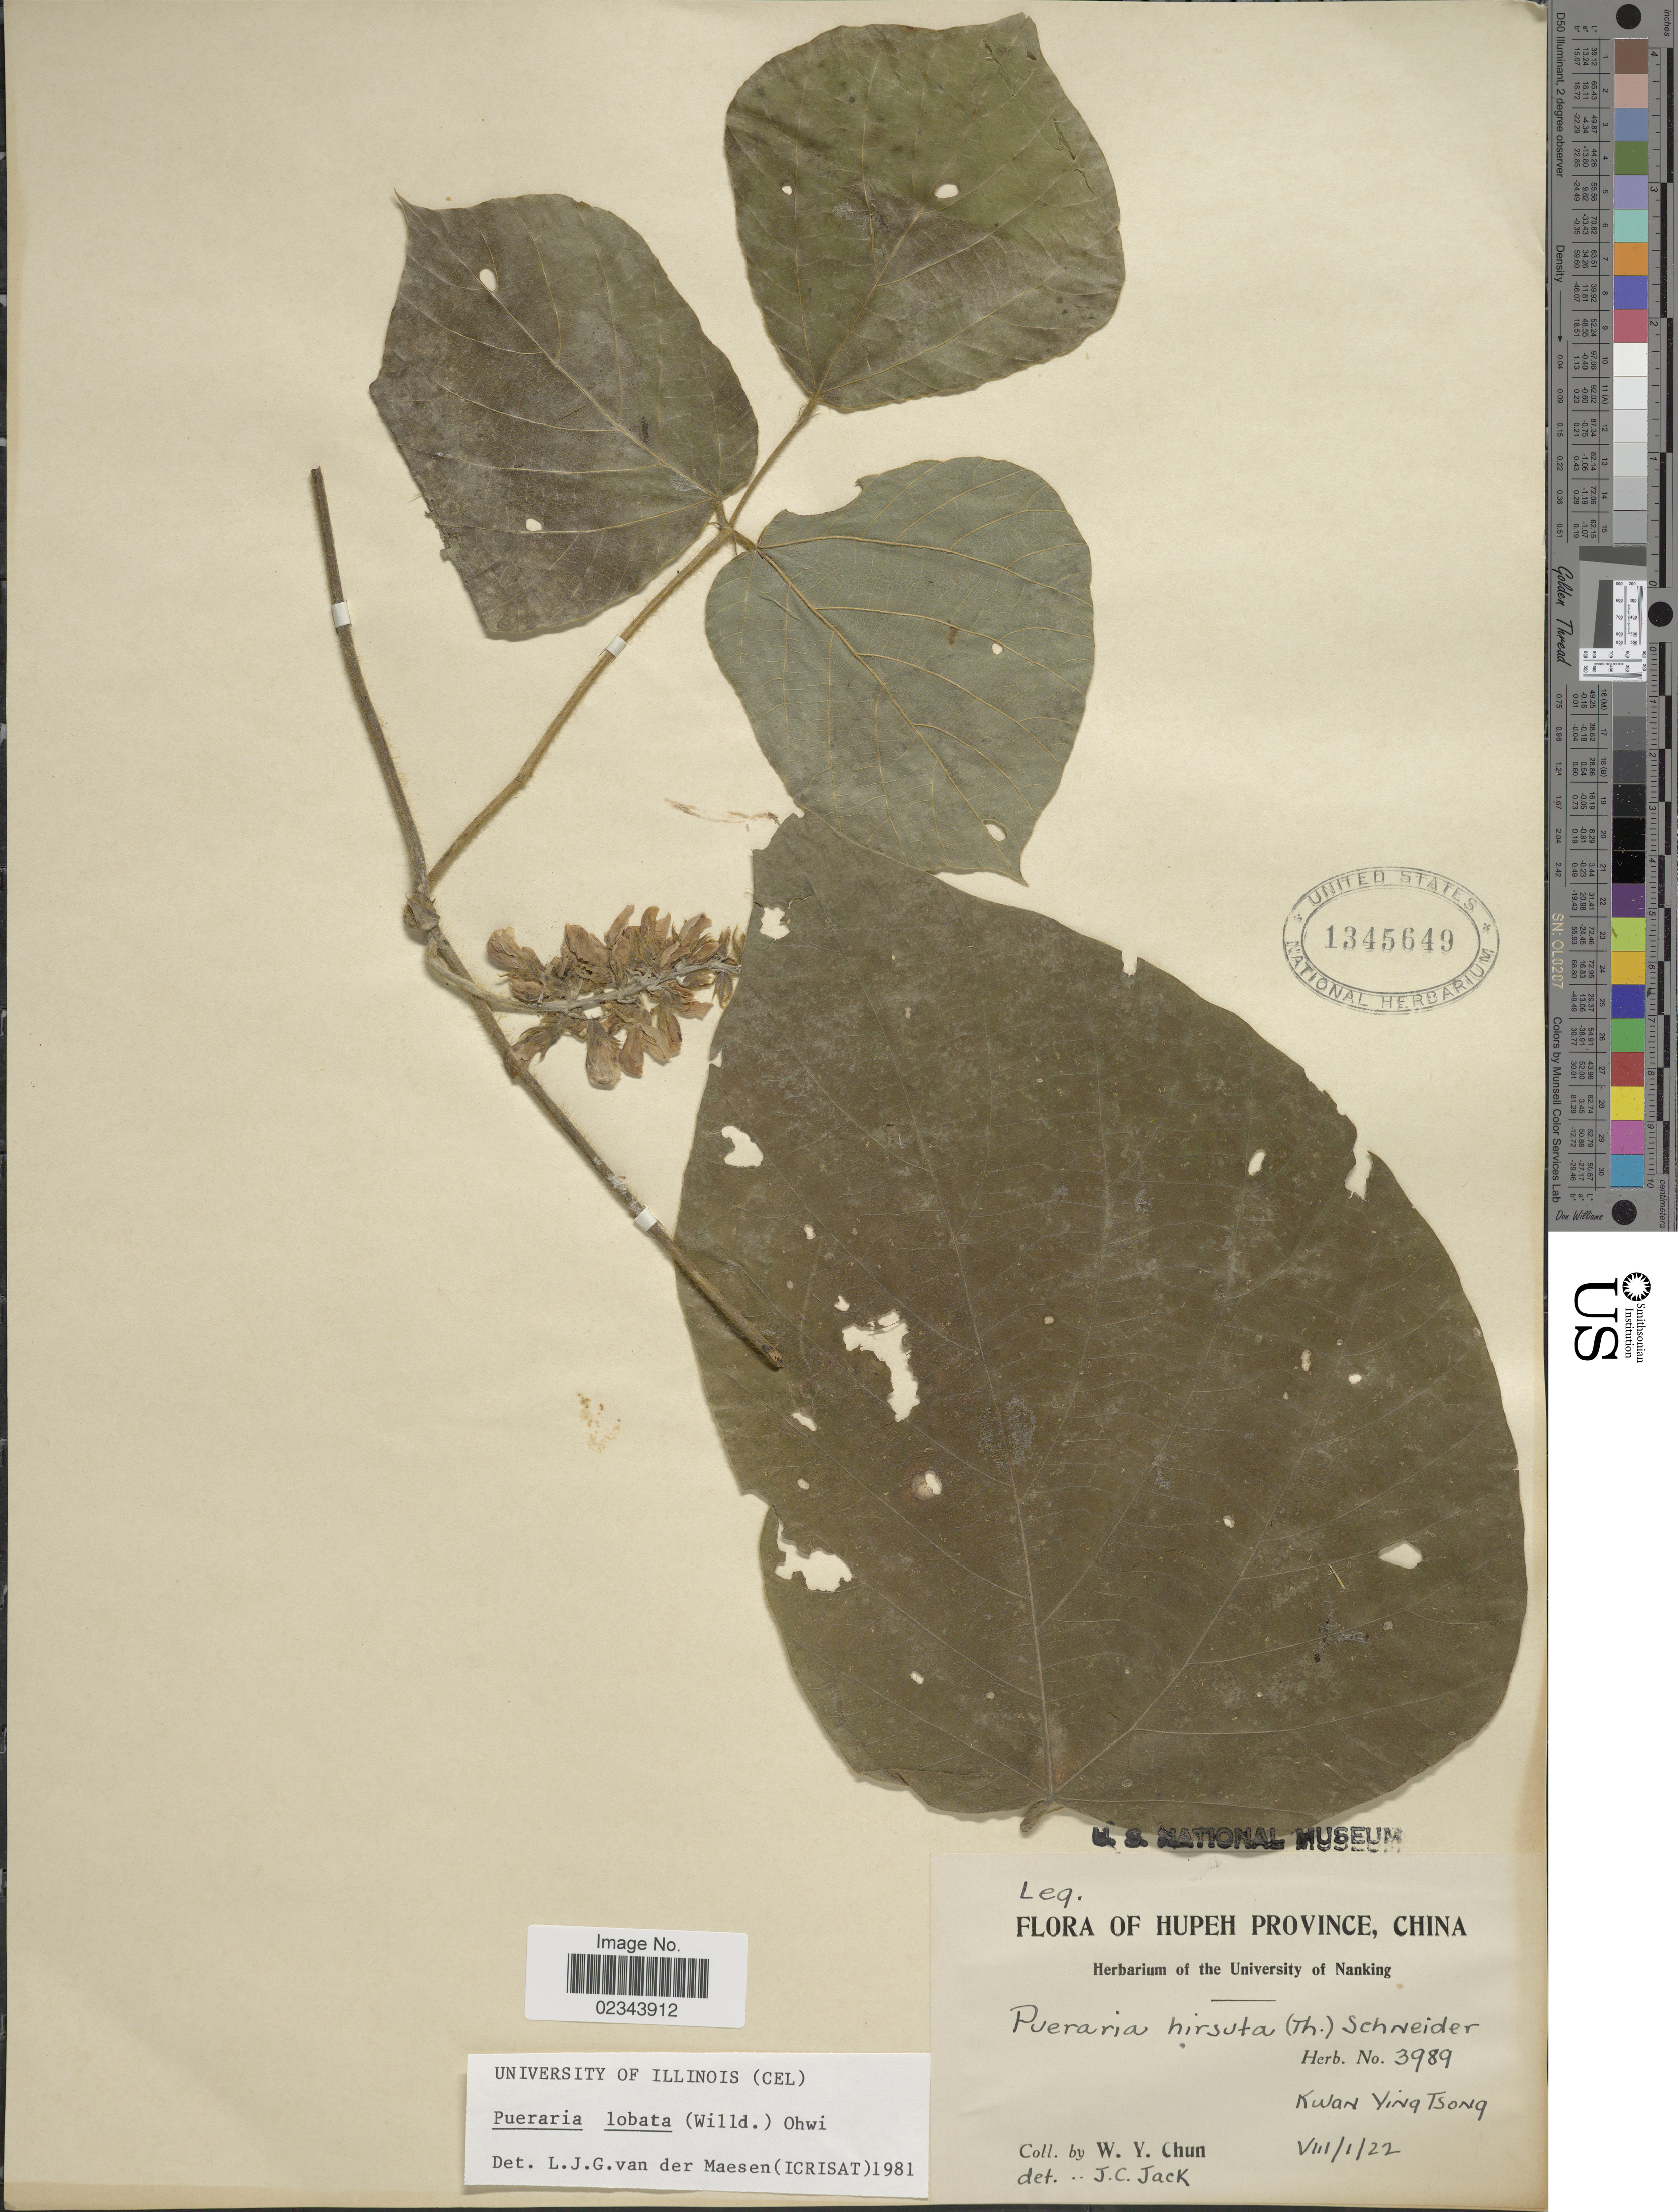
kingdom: Plantae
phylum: Tracheophyta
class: Magnoliopsida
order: Fabales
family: Fabaceae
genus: Pueraria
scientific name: Pueraria lobata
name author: (Willd.) Ohwi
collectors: W. Y. Chun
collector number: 3989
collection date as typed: Transcribed d/m/y: 1/8/22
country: China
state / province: Hubei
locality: Hupeh Province. Kwan Ying Tsong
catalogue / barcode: US 1345649